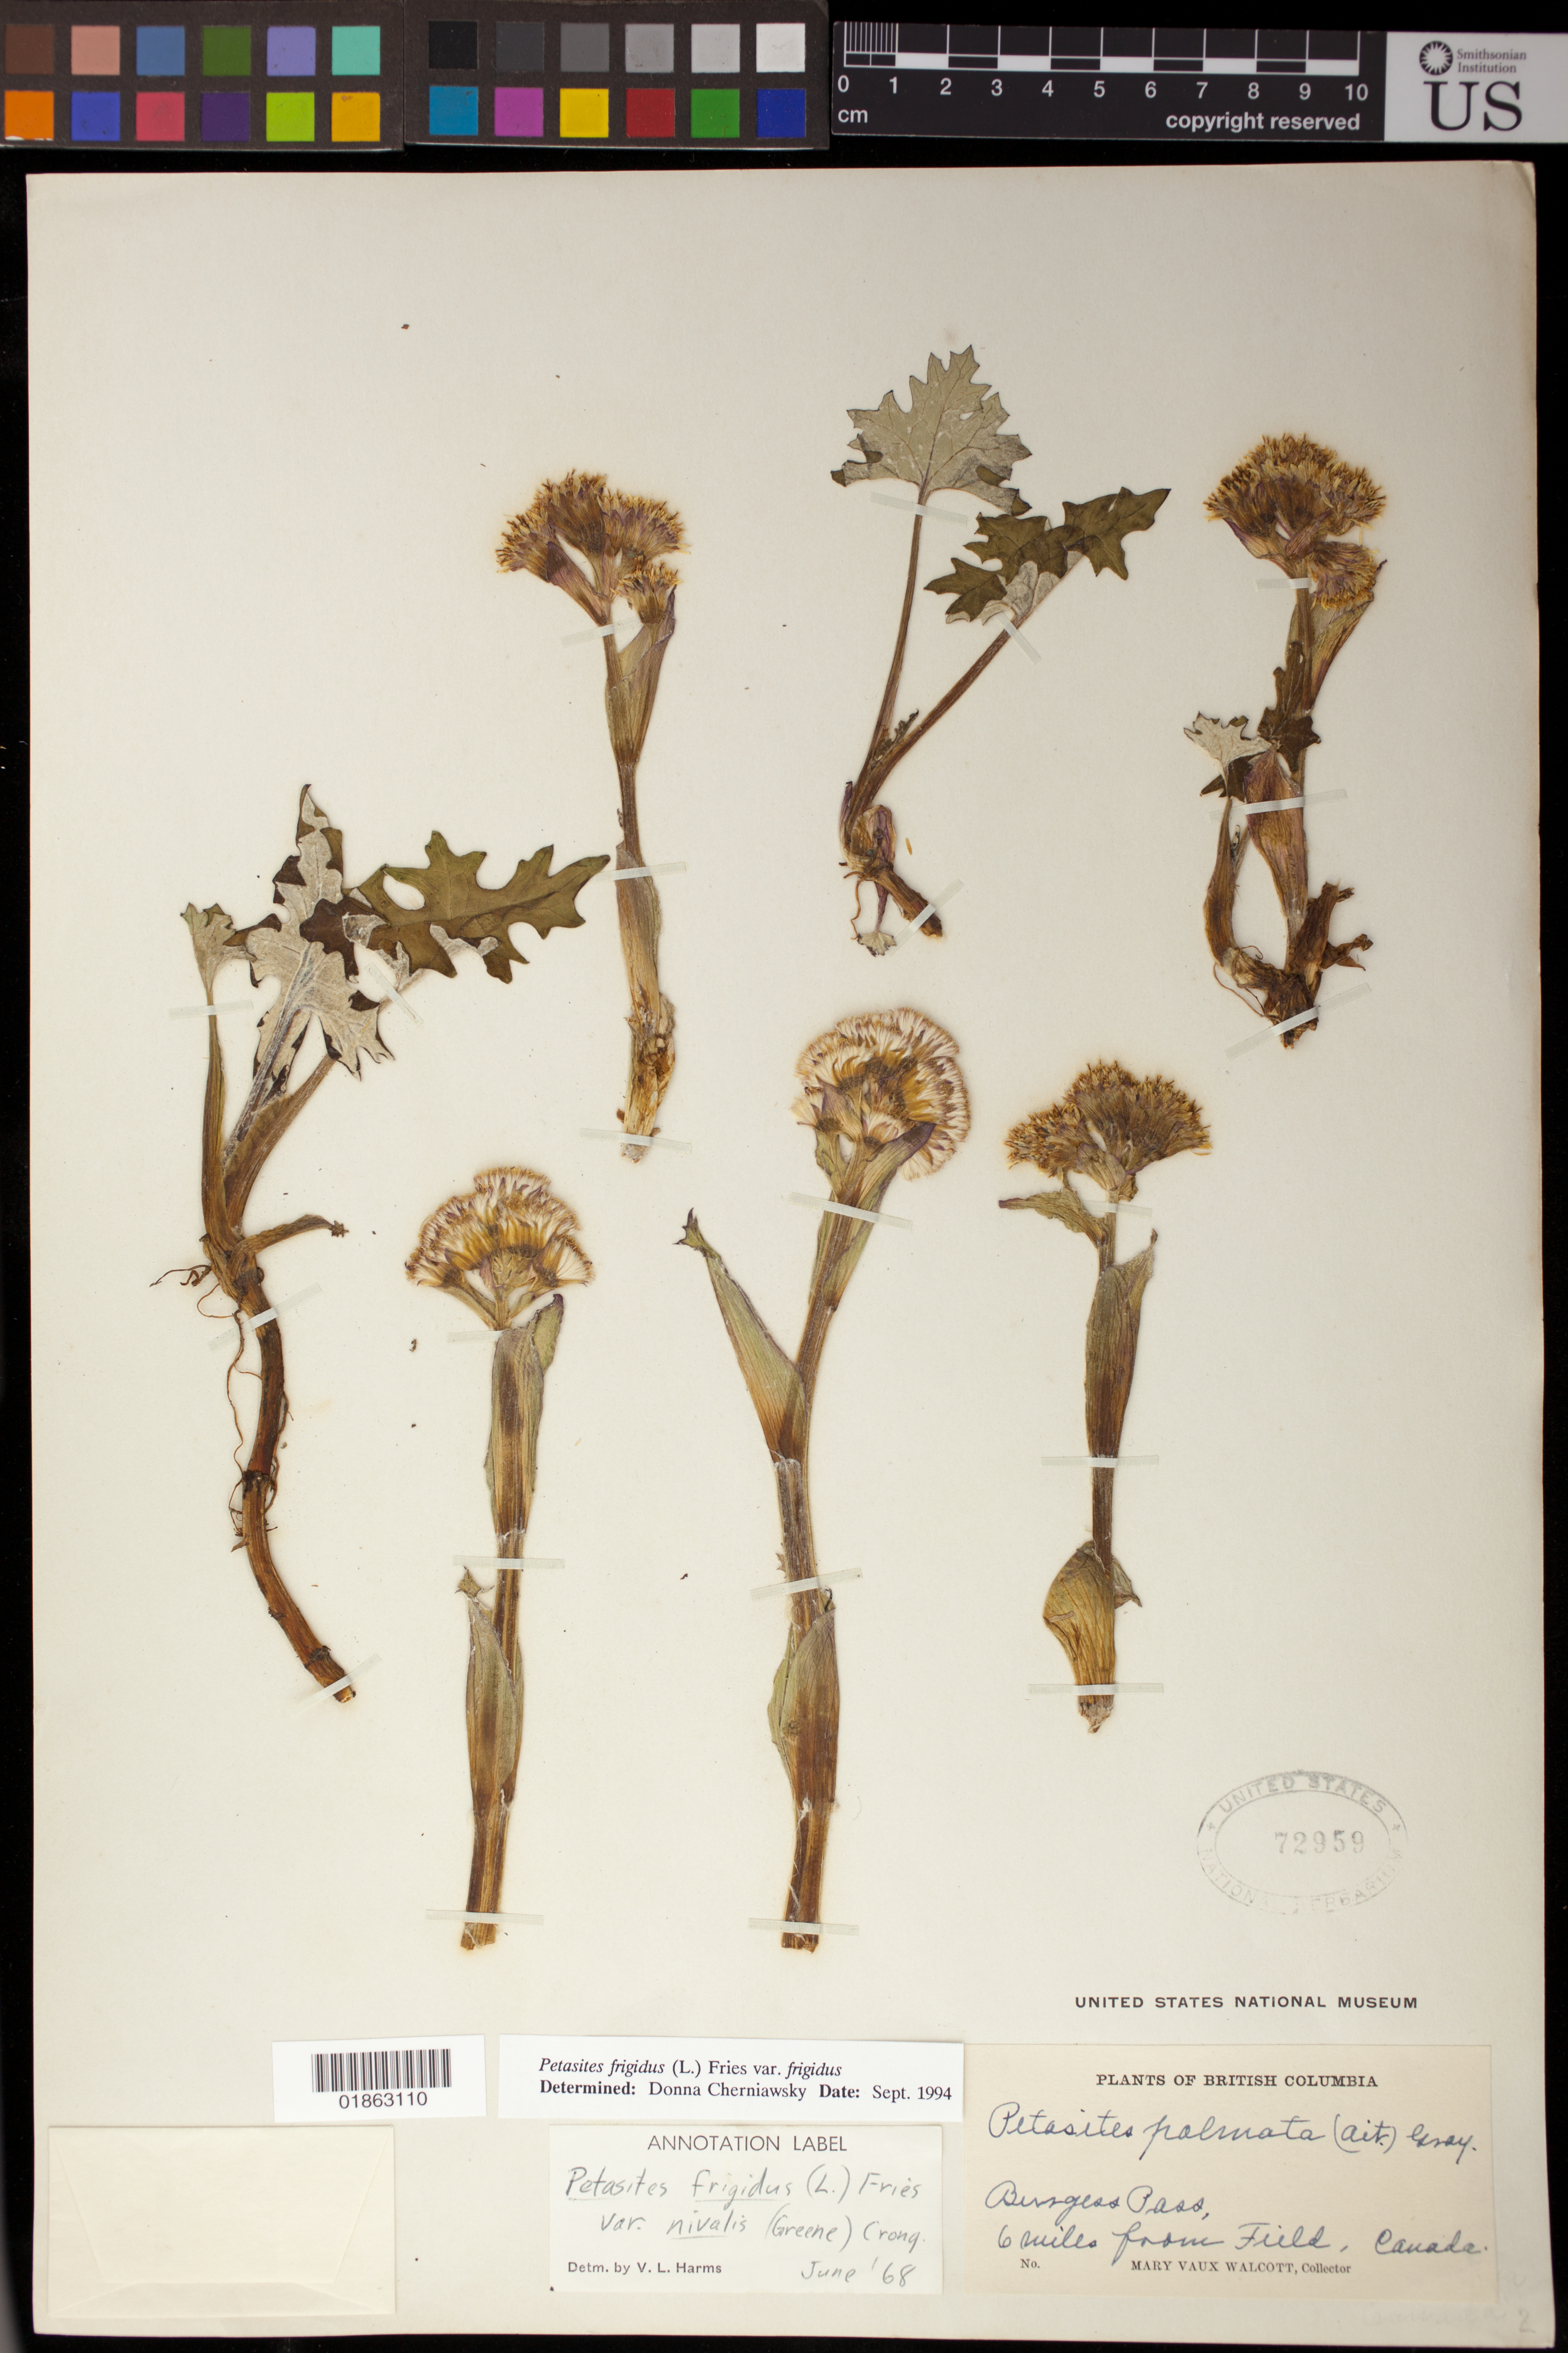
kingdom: Plantae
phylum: Tracheophyta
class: Magnoliopsida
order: Asterales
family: Asteraceae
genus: Petasites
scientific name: Petasites frigidus var. frigidus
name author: (L.) Fr.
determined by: Cherniawsky, Donna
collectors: M. Walcott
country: Canada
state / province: British Columbia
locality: Burgess Pass, 6 miles from Field, Canada.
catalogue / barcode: US 72959